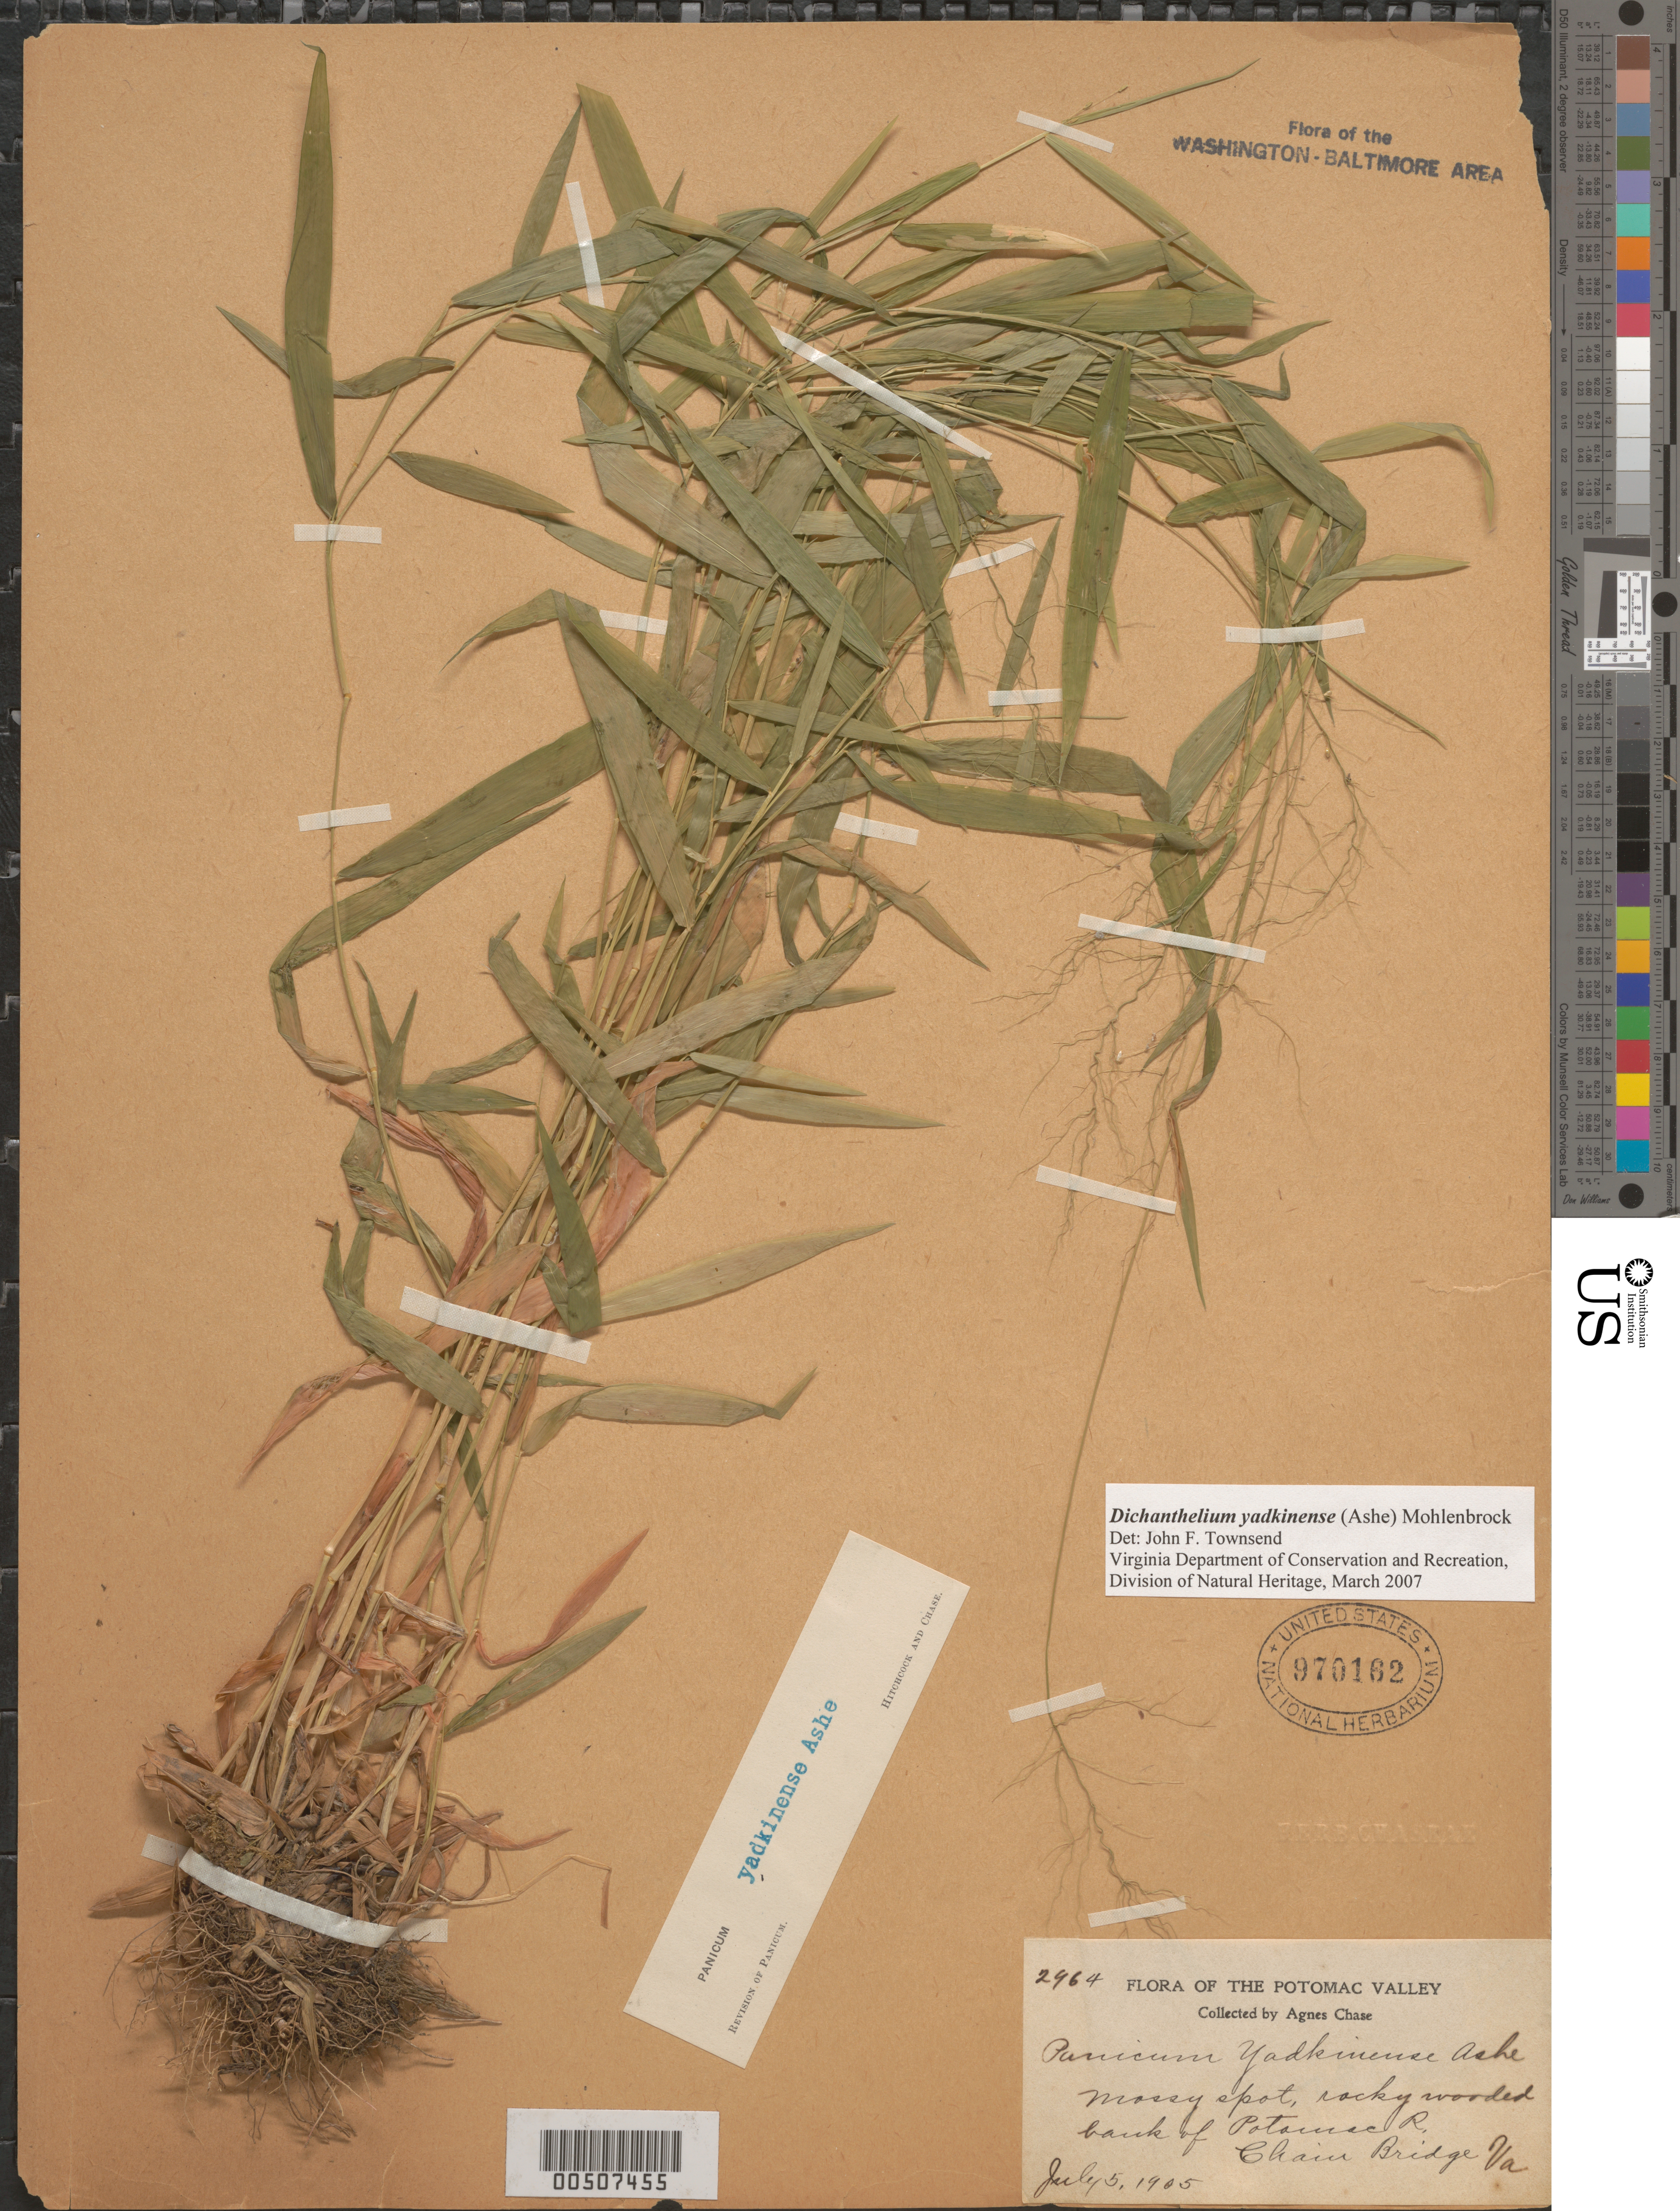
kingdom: Plantae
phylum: Tracheophyta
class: Liliopsida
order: Poales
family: Poaceae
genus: Dichanthelium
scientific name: Dichanthelium yadkinense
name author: (Ashe) Mohlenbr.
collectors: A. Chase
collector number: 2964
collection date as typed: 05 Jul 1905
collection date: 1905-07-05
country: United States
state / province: Virginia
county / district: Fairfax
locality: Chain Bridge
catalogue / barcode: US 970162